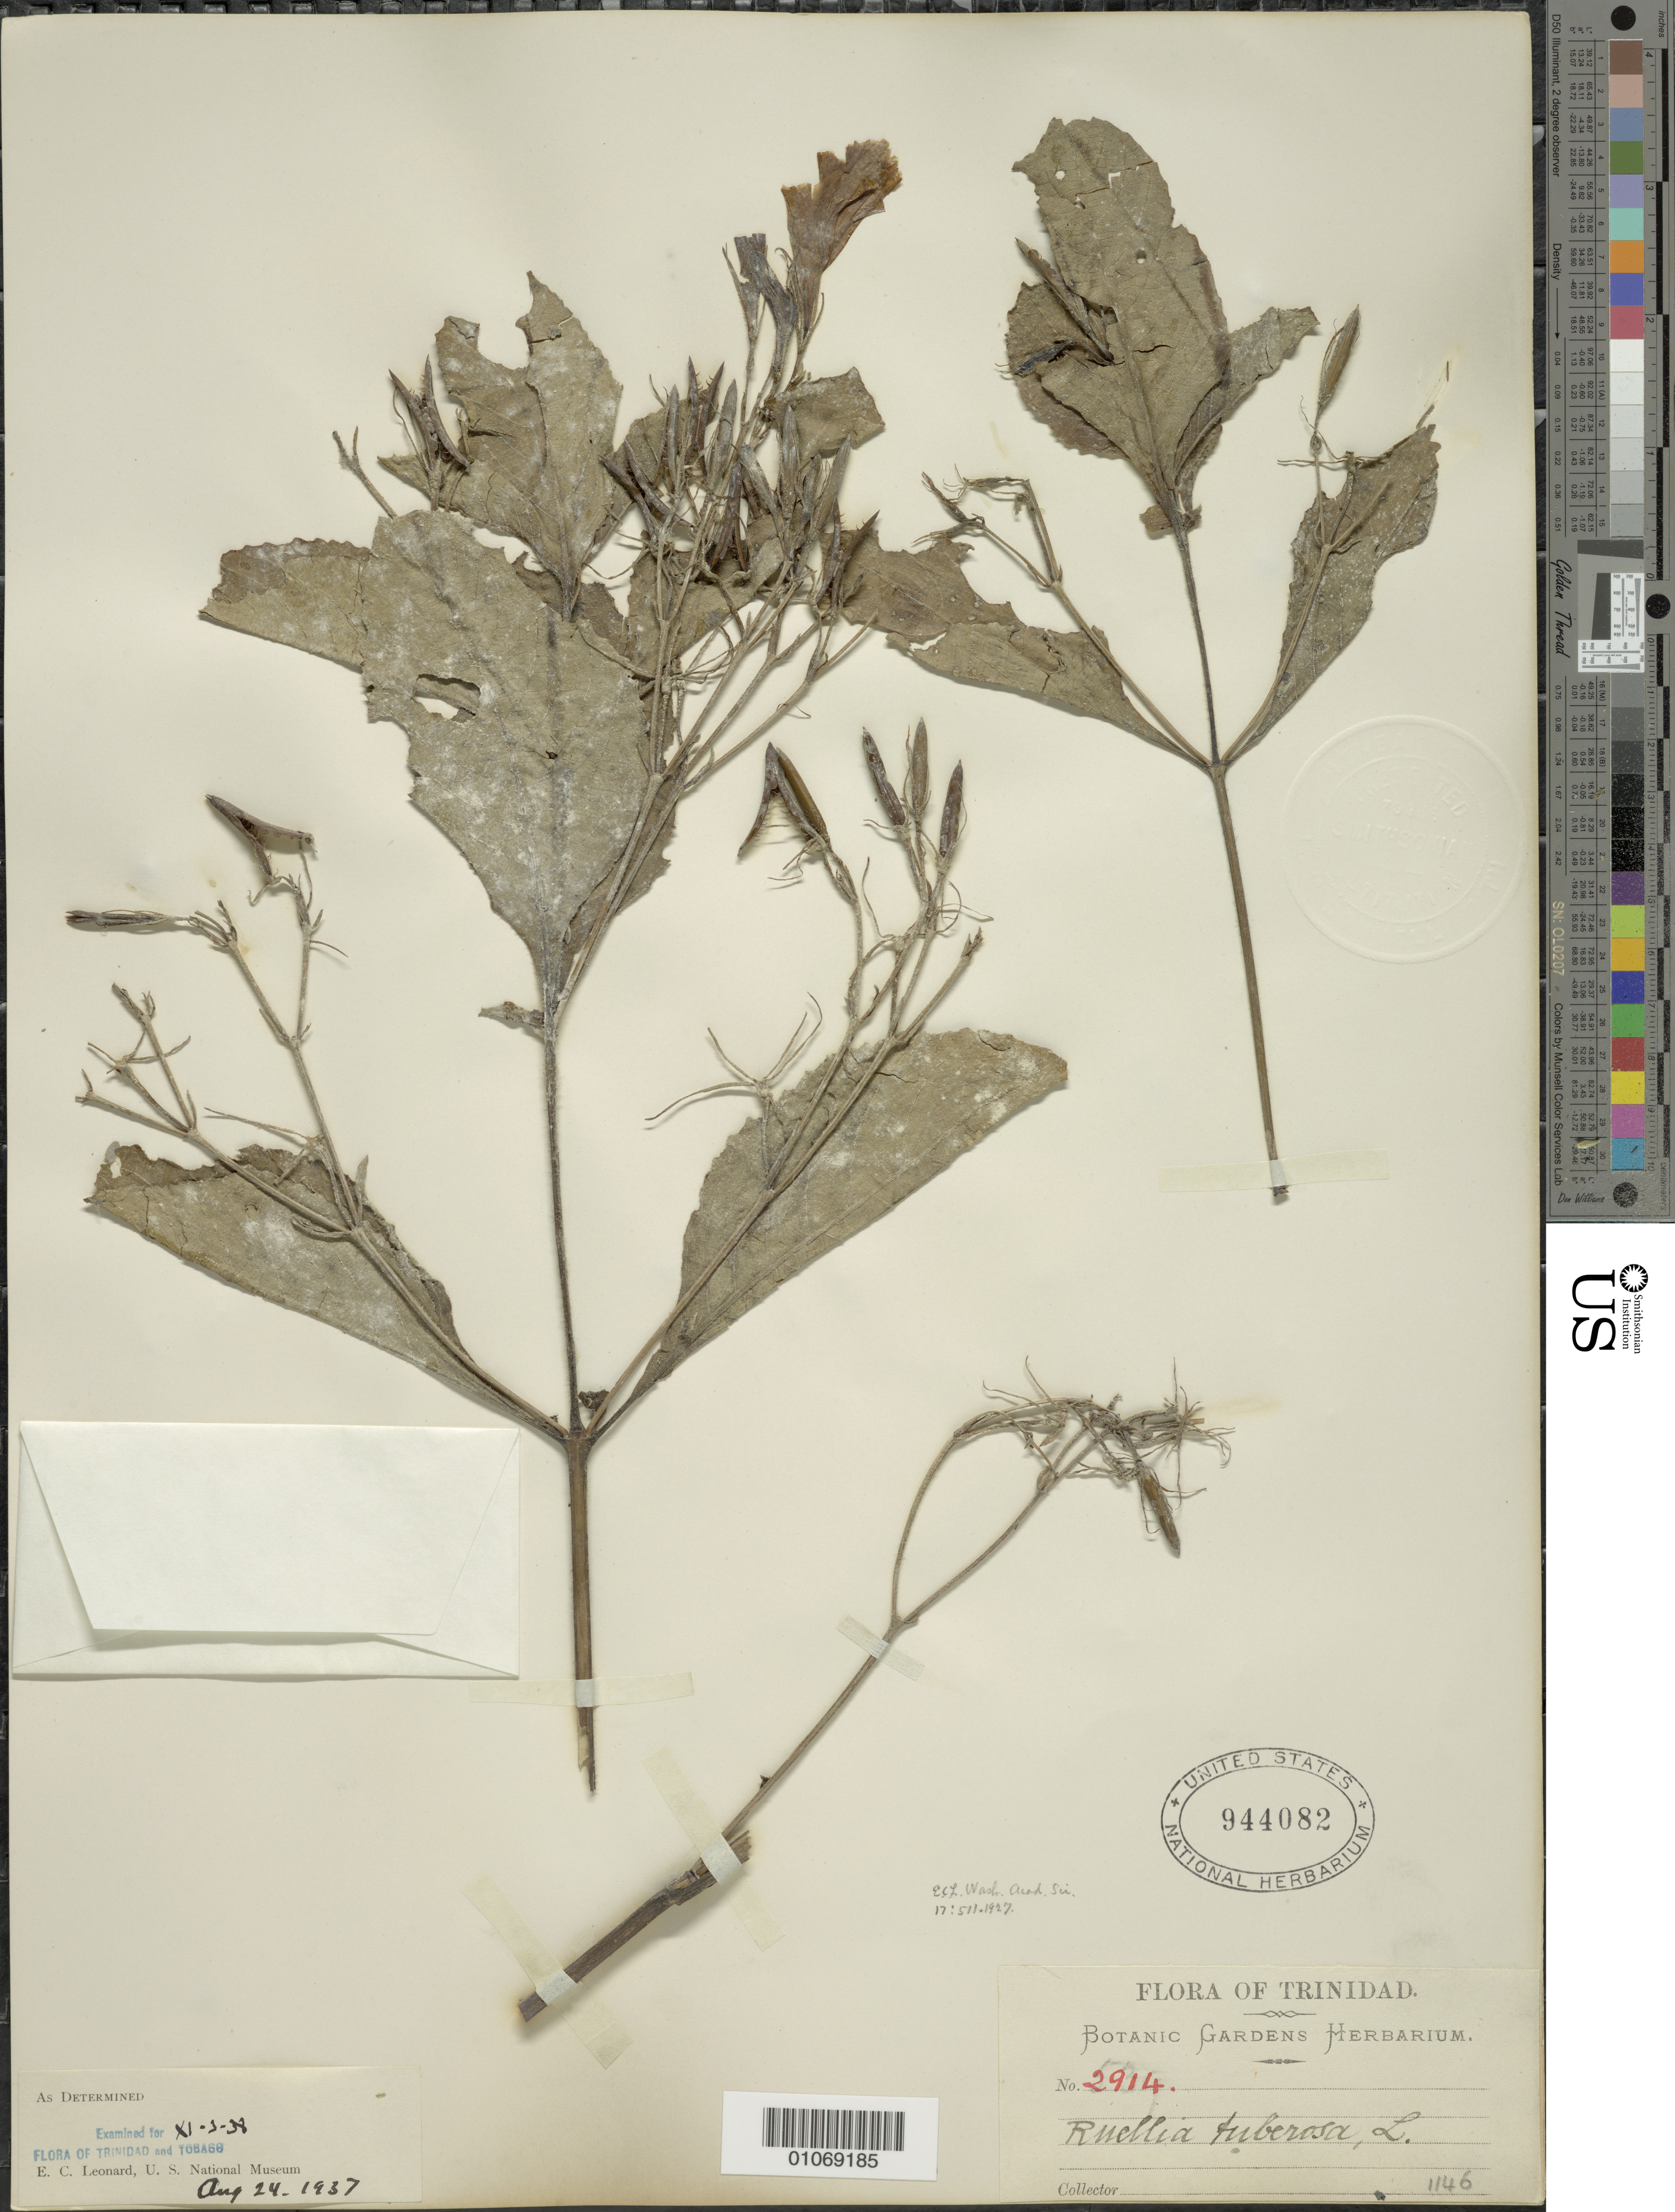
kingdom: Plantae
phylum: Tracheophyta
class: Magnoliopsida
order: Lamiales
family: Acanthaceae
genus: Ruellia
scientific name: Ruellia tuberosa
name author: L.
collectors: Botanic Gardens Herbarium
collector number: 2914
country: Trinidad and Tobago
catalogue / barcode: US 944082